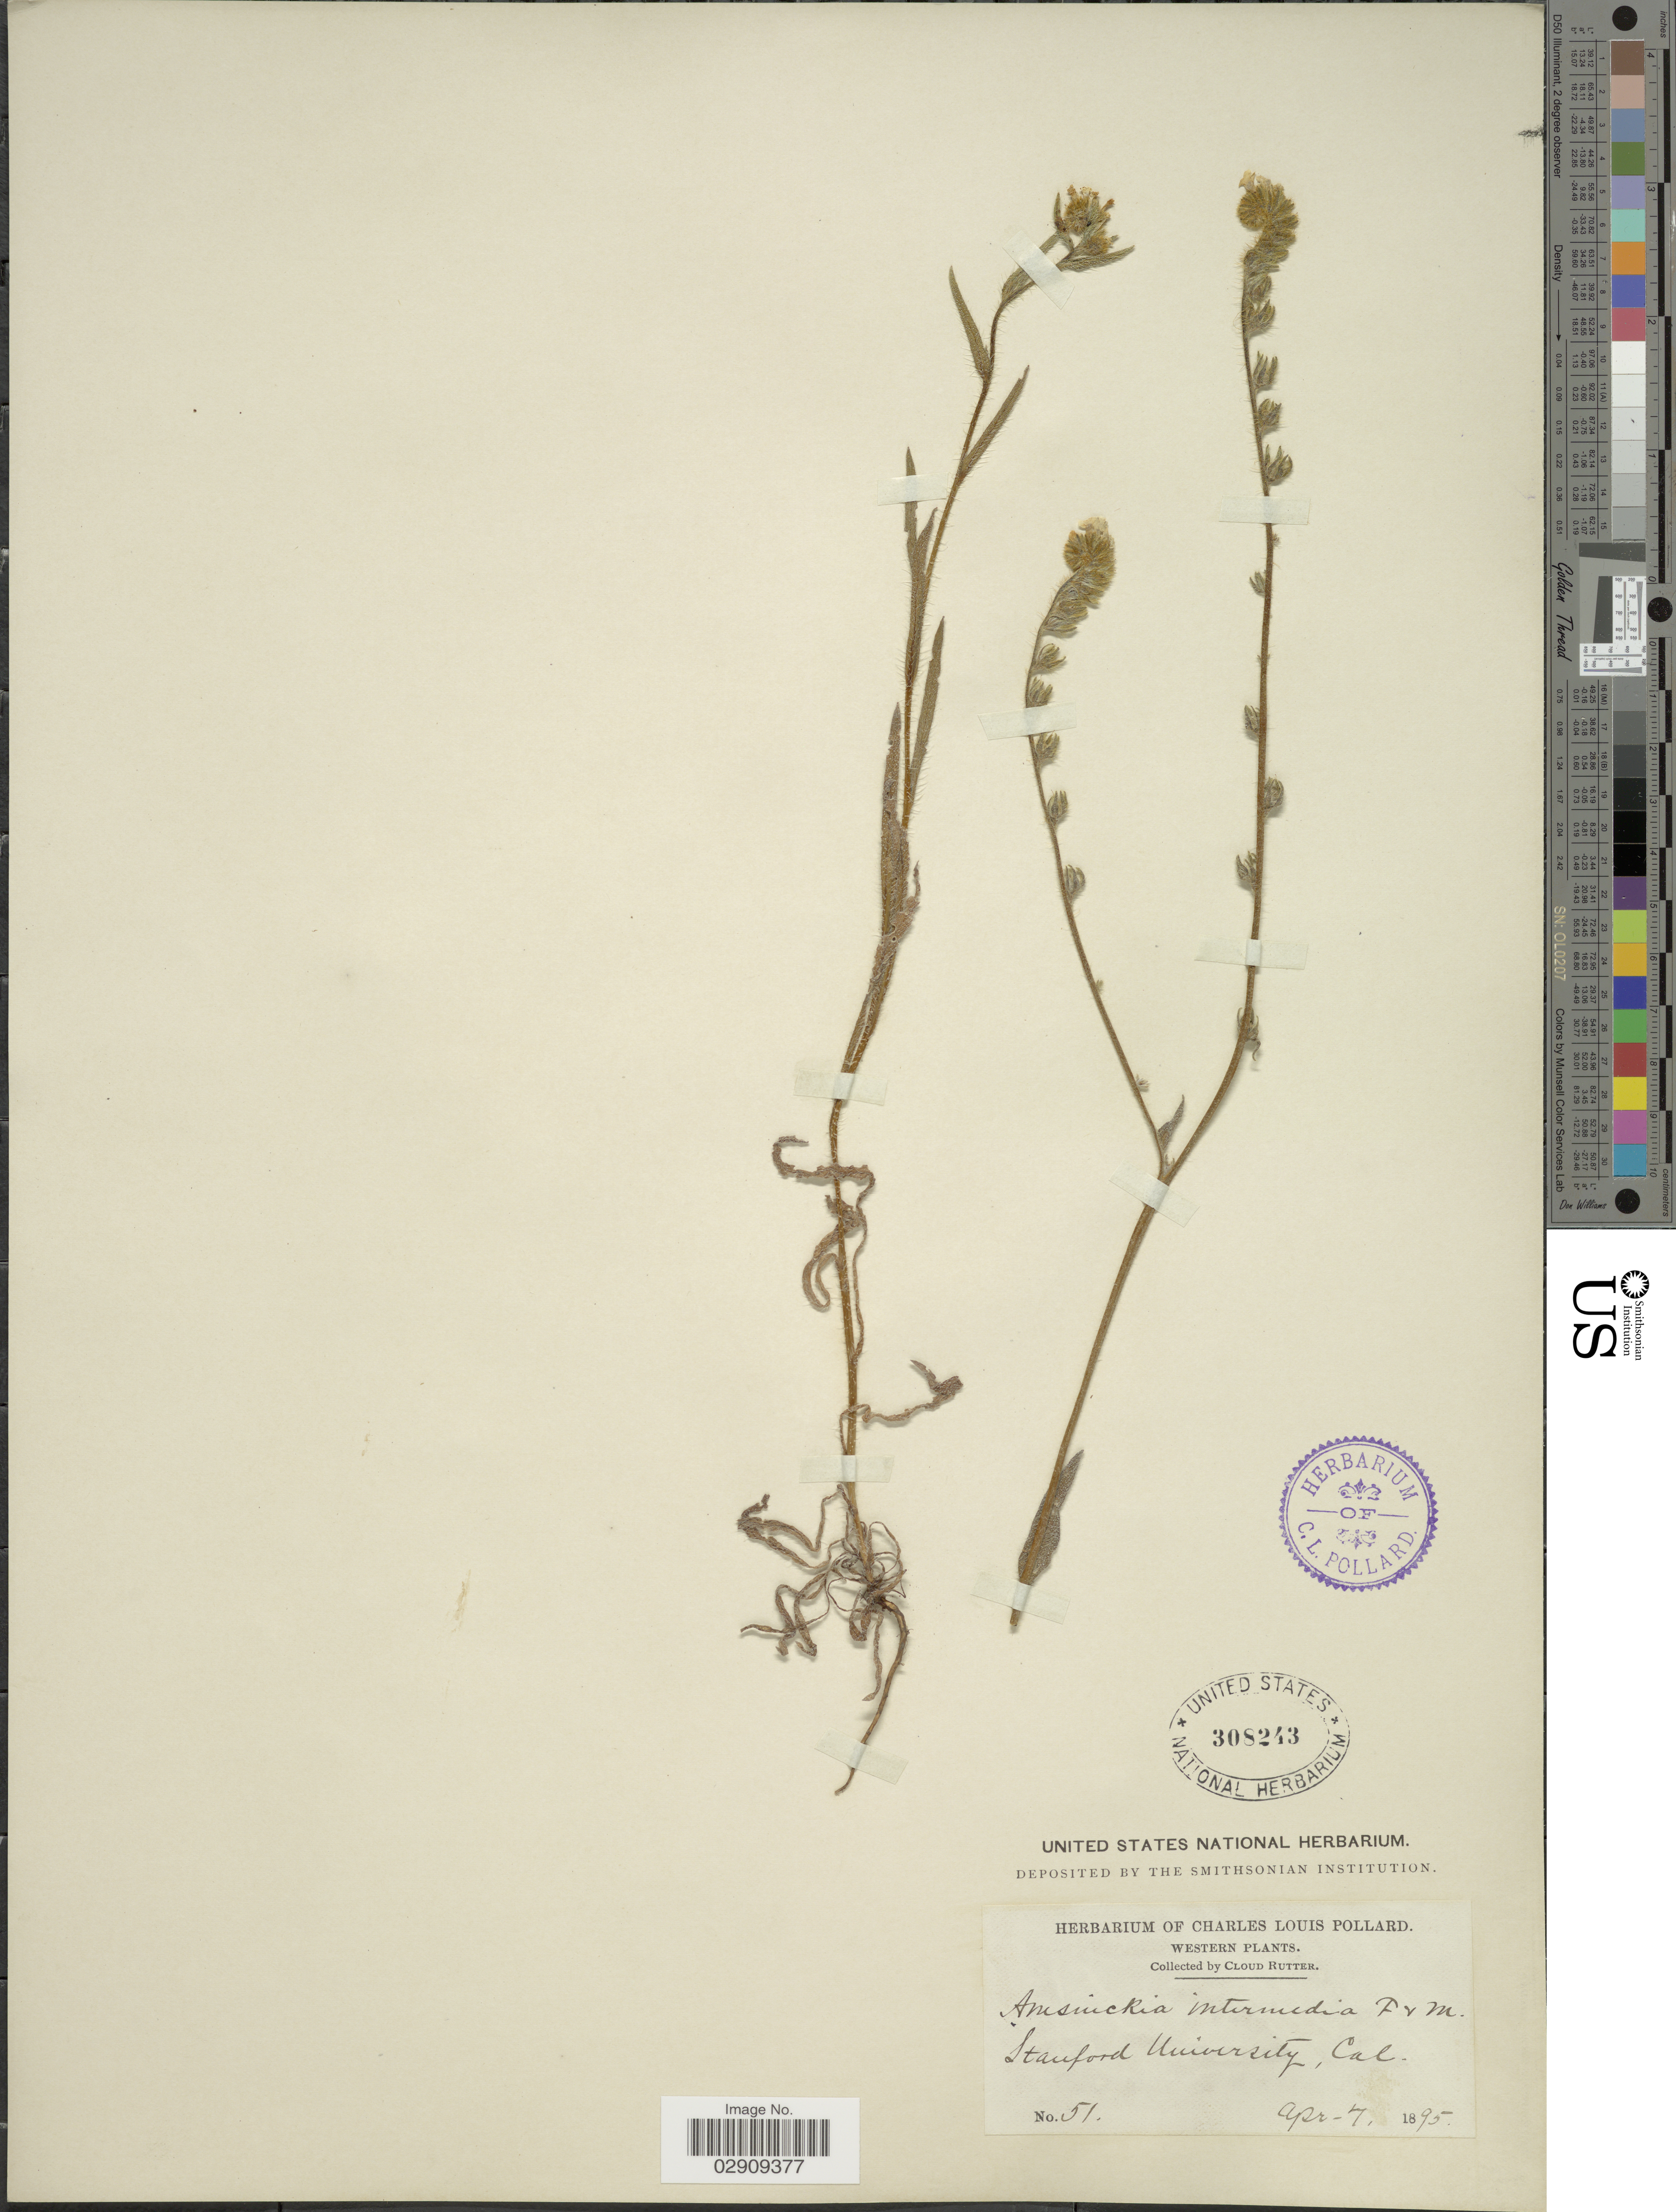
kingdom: Plantae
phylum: Tracheophyta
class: Magnoliopsida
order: Boraginales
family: Boraginaceae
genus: Amsinckia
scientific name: Amsinckia menziesii var. intermedia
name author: (Fisch. & C.A. Mey.) Ganders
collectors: C. Rutter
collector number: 51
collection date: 1895-04-07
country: United States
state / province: California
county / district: Santa Clara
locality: Western. Stanford University, Cal.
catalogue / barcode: US 308243